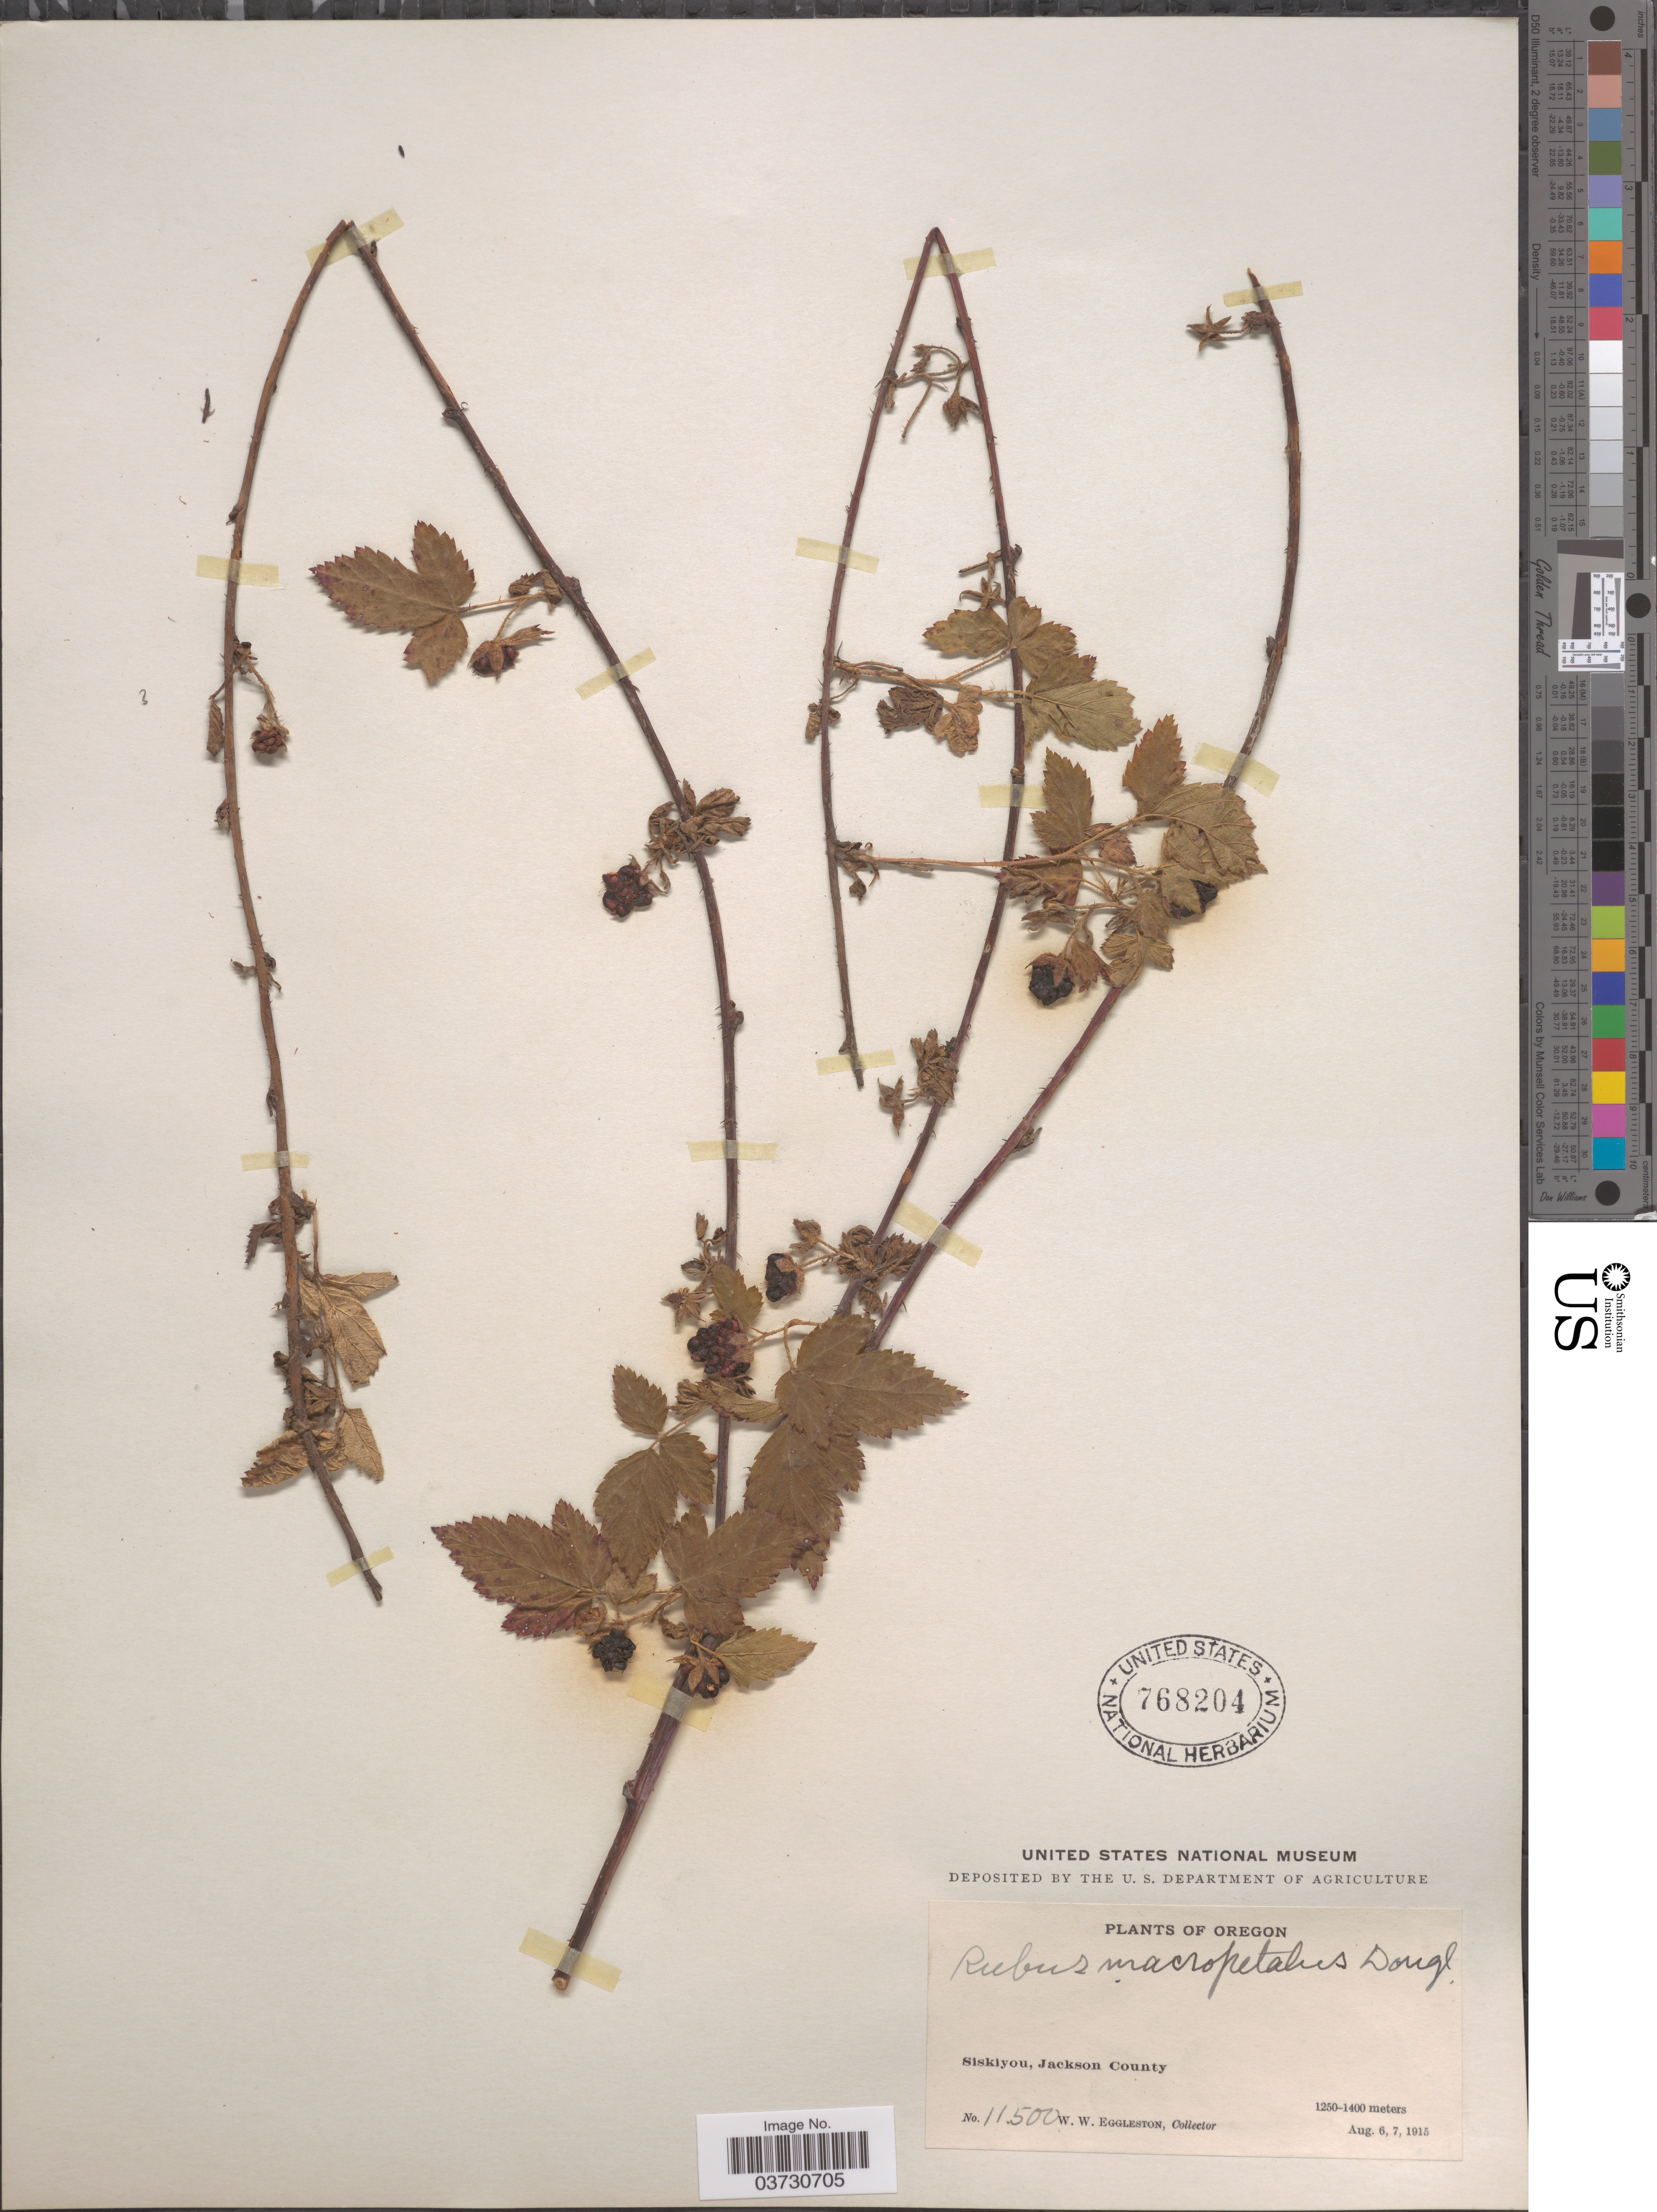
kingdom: Plantae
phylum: Tracheophyta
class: Magnoliopsida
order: Rosales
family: Rosaceae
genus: Rubus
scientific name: Rubus macropetalus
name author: Douglas ex Hook.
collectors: W. W. Eggleston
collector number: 11500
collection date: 1915-08-06/1915-08-07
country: United States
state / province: Oregon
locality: Siskiyou, Jackson County.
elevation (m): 1250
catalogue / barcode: US 768204